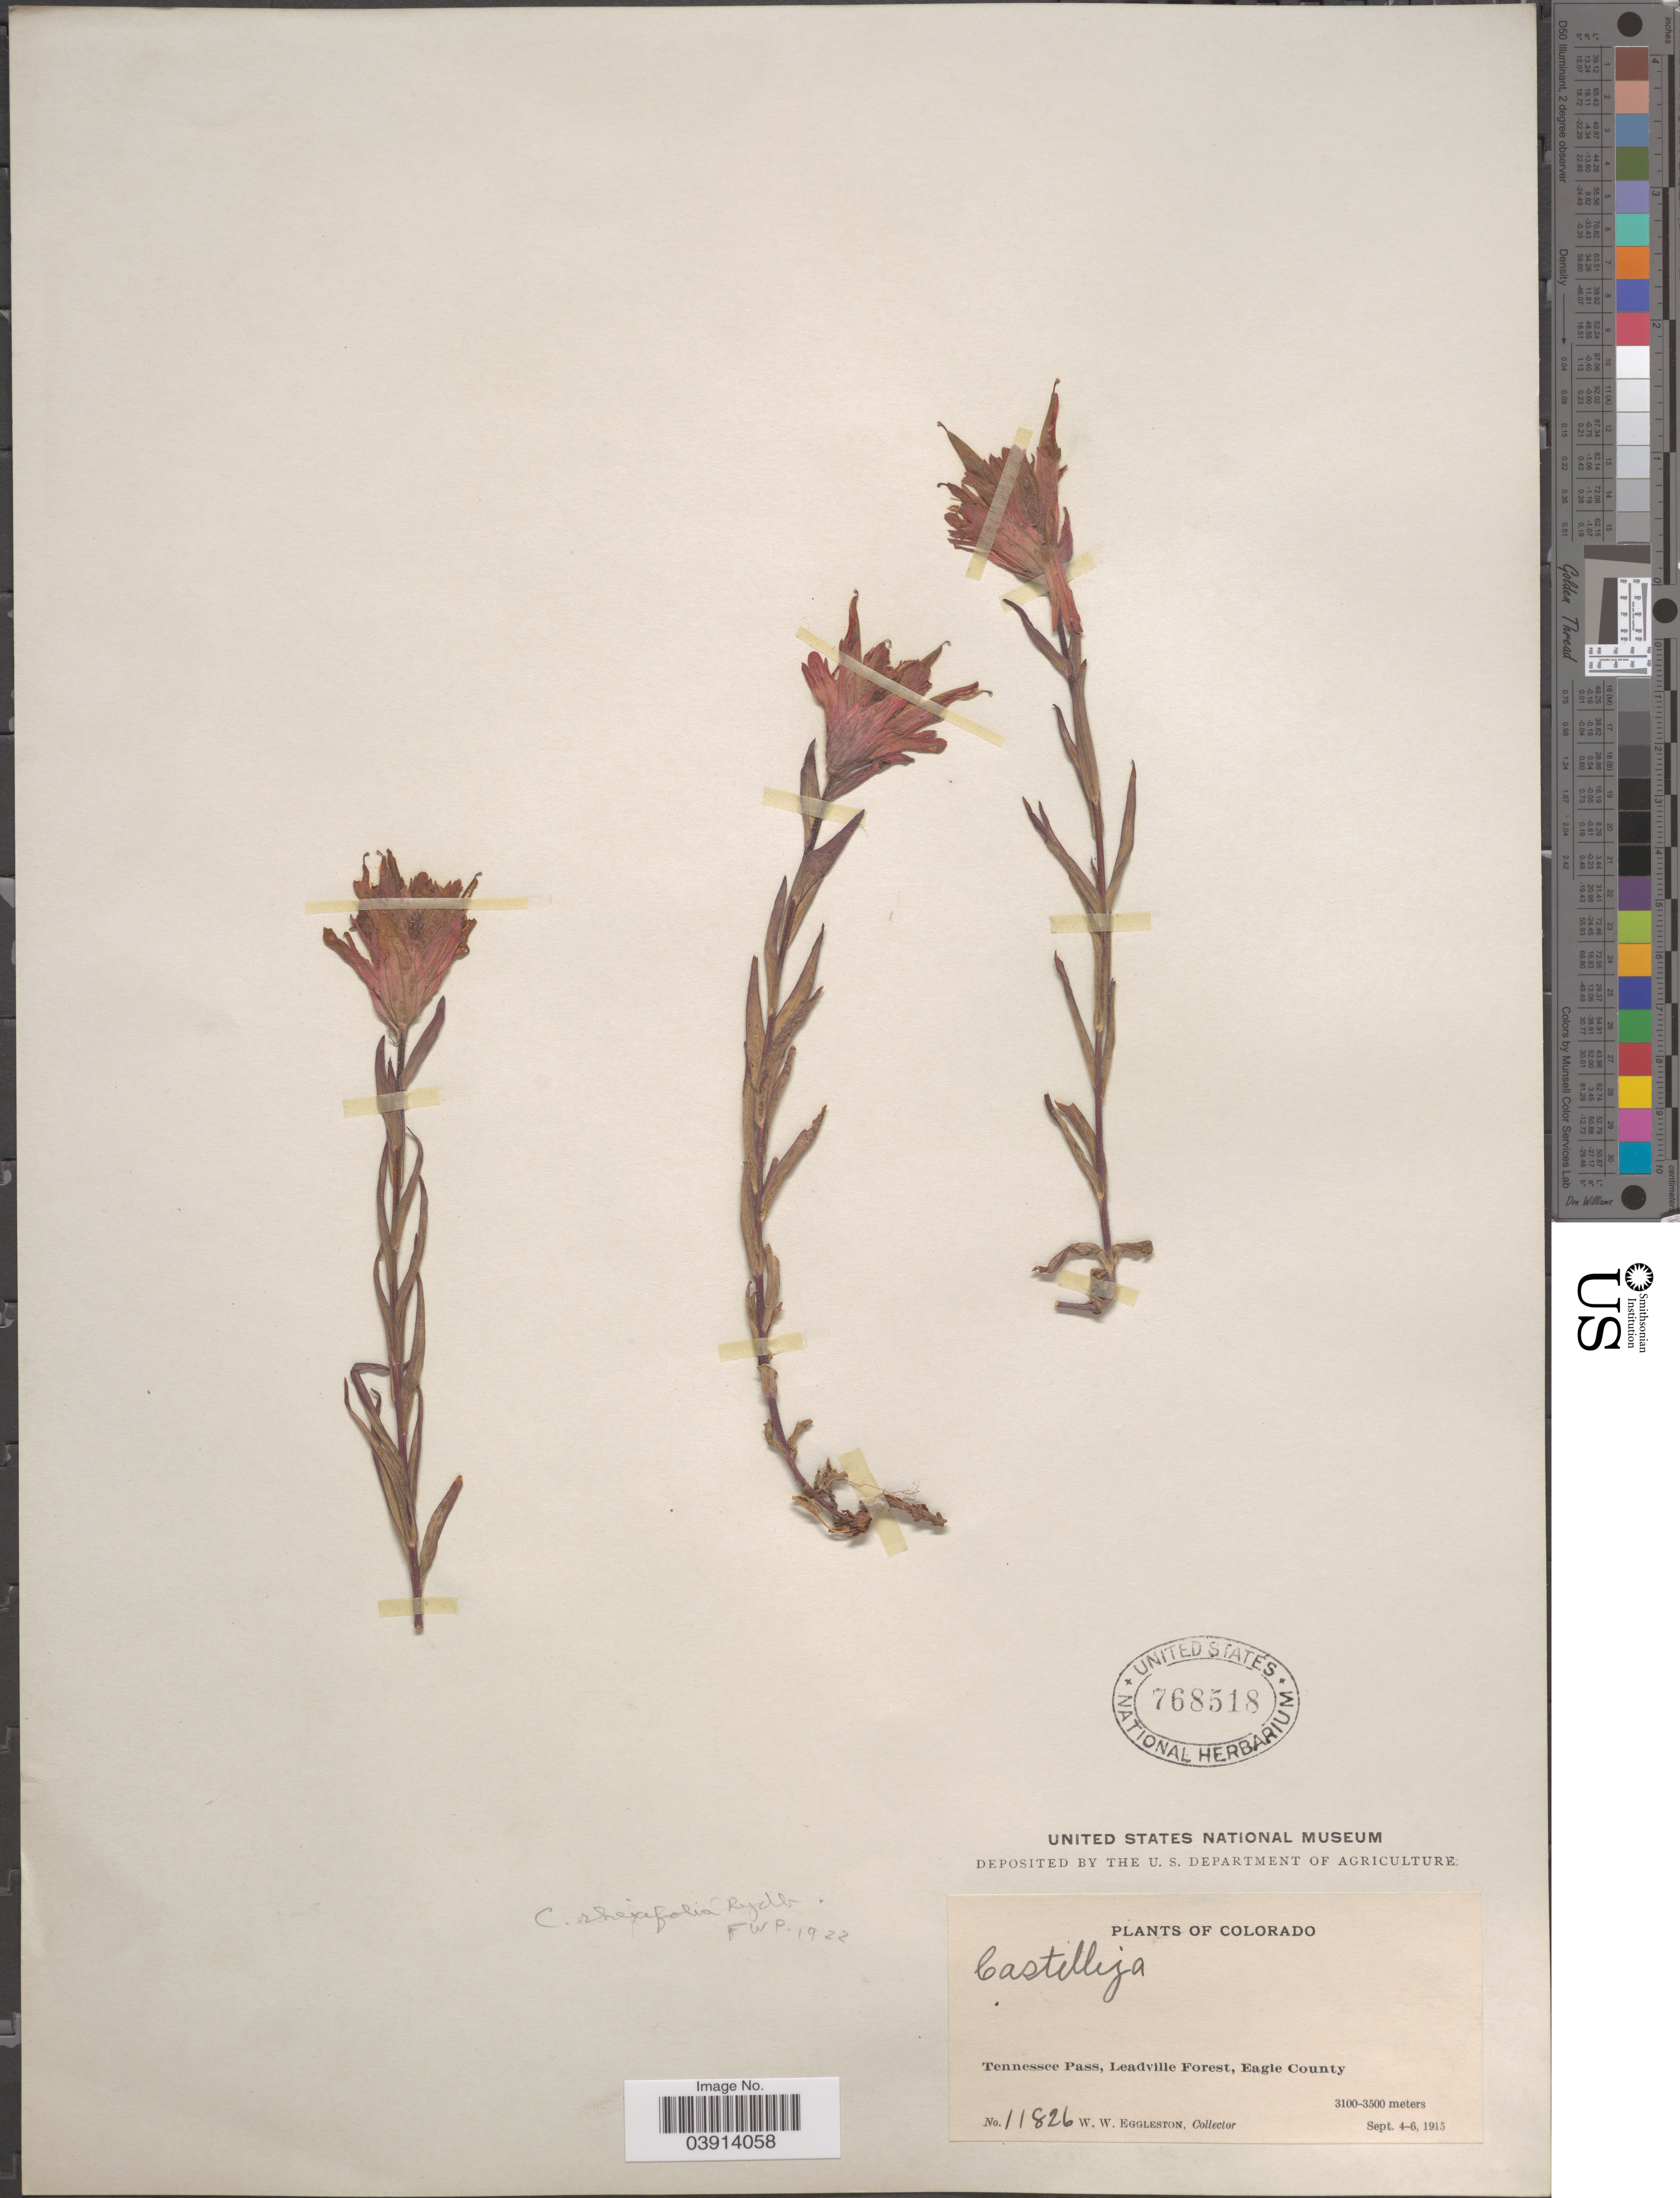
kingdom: Plantae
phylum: Tracheophyta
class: Magnoliopsida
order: Lamiales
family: Orobanchaceae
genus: Castilleja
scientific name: Castilleja rhexiifolia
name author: Rydb.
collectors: W. W. Eggleston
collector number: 11826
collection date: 1915-09-04/1915-09-06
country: United States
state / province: Colorado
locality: Tennessee Pass, Leadville Forest, Eagle County.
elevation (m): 3100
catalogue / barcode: US 768518